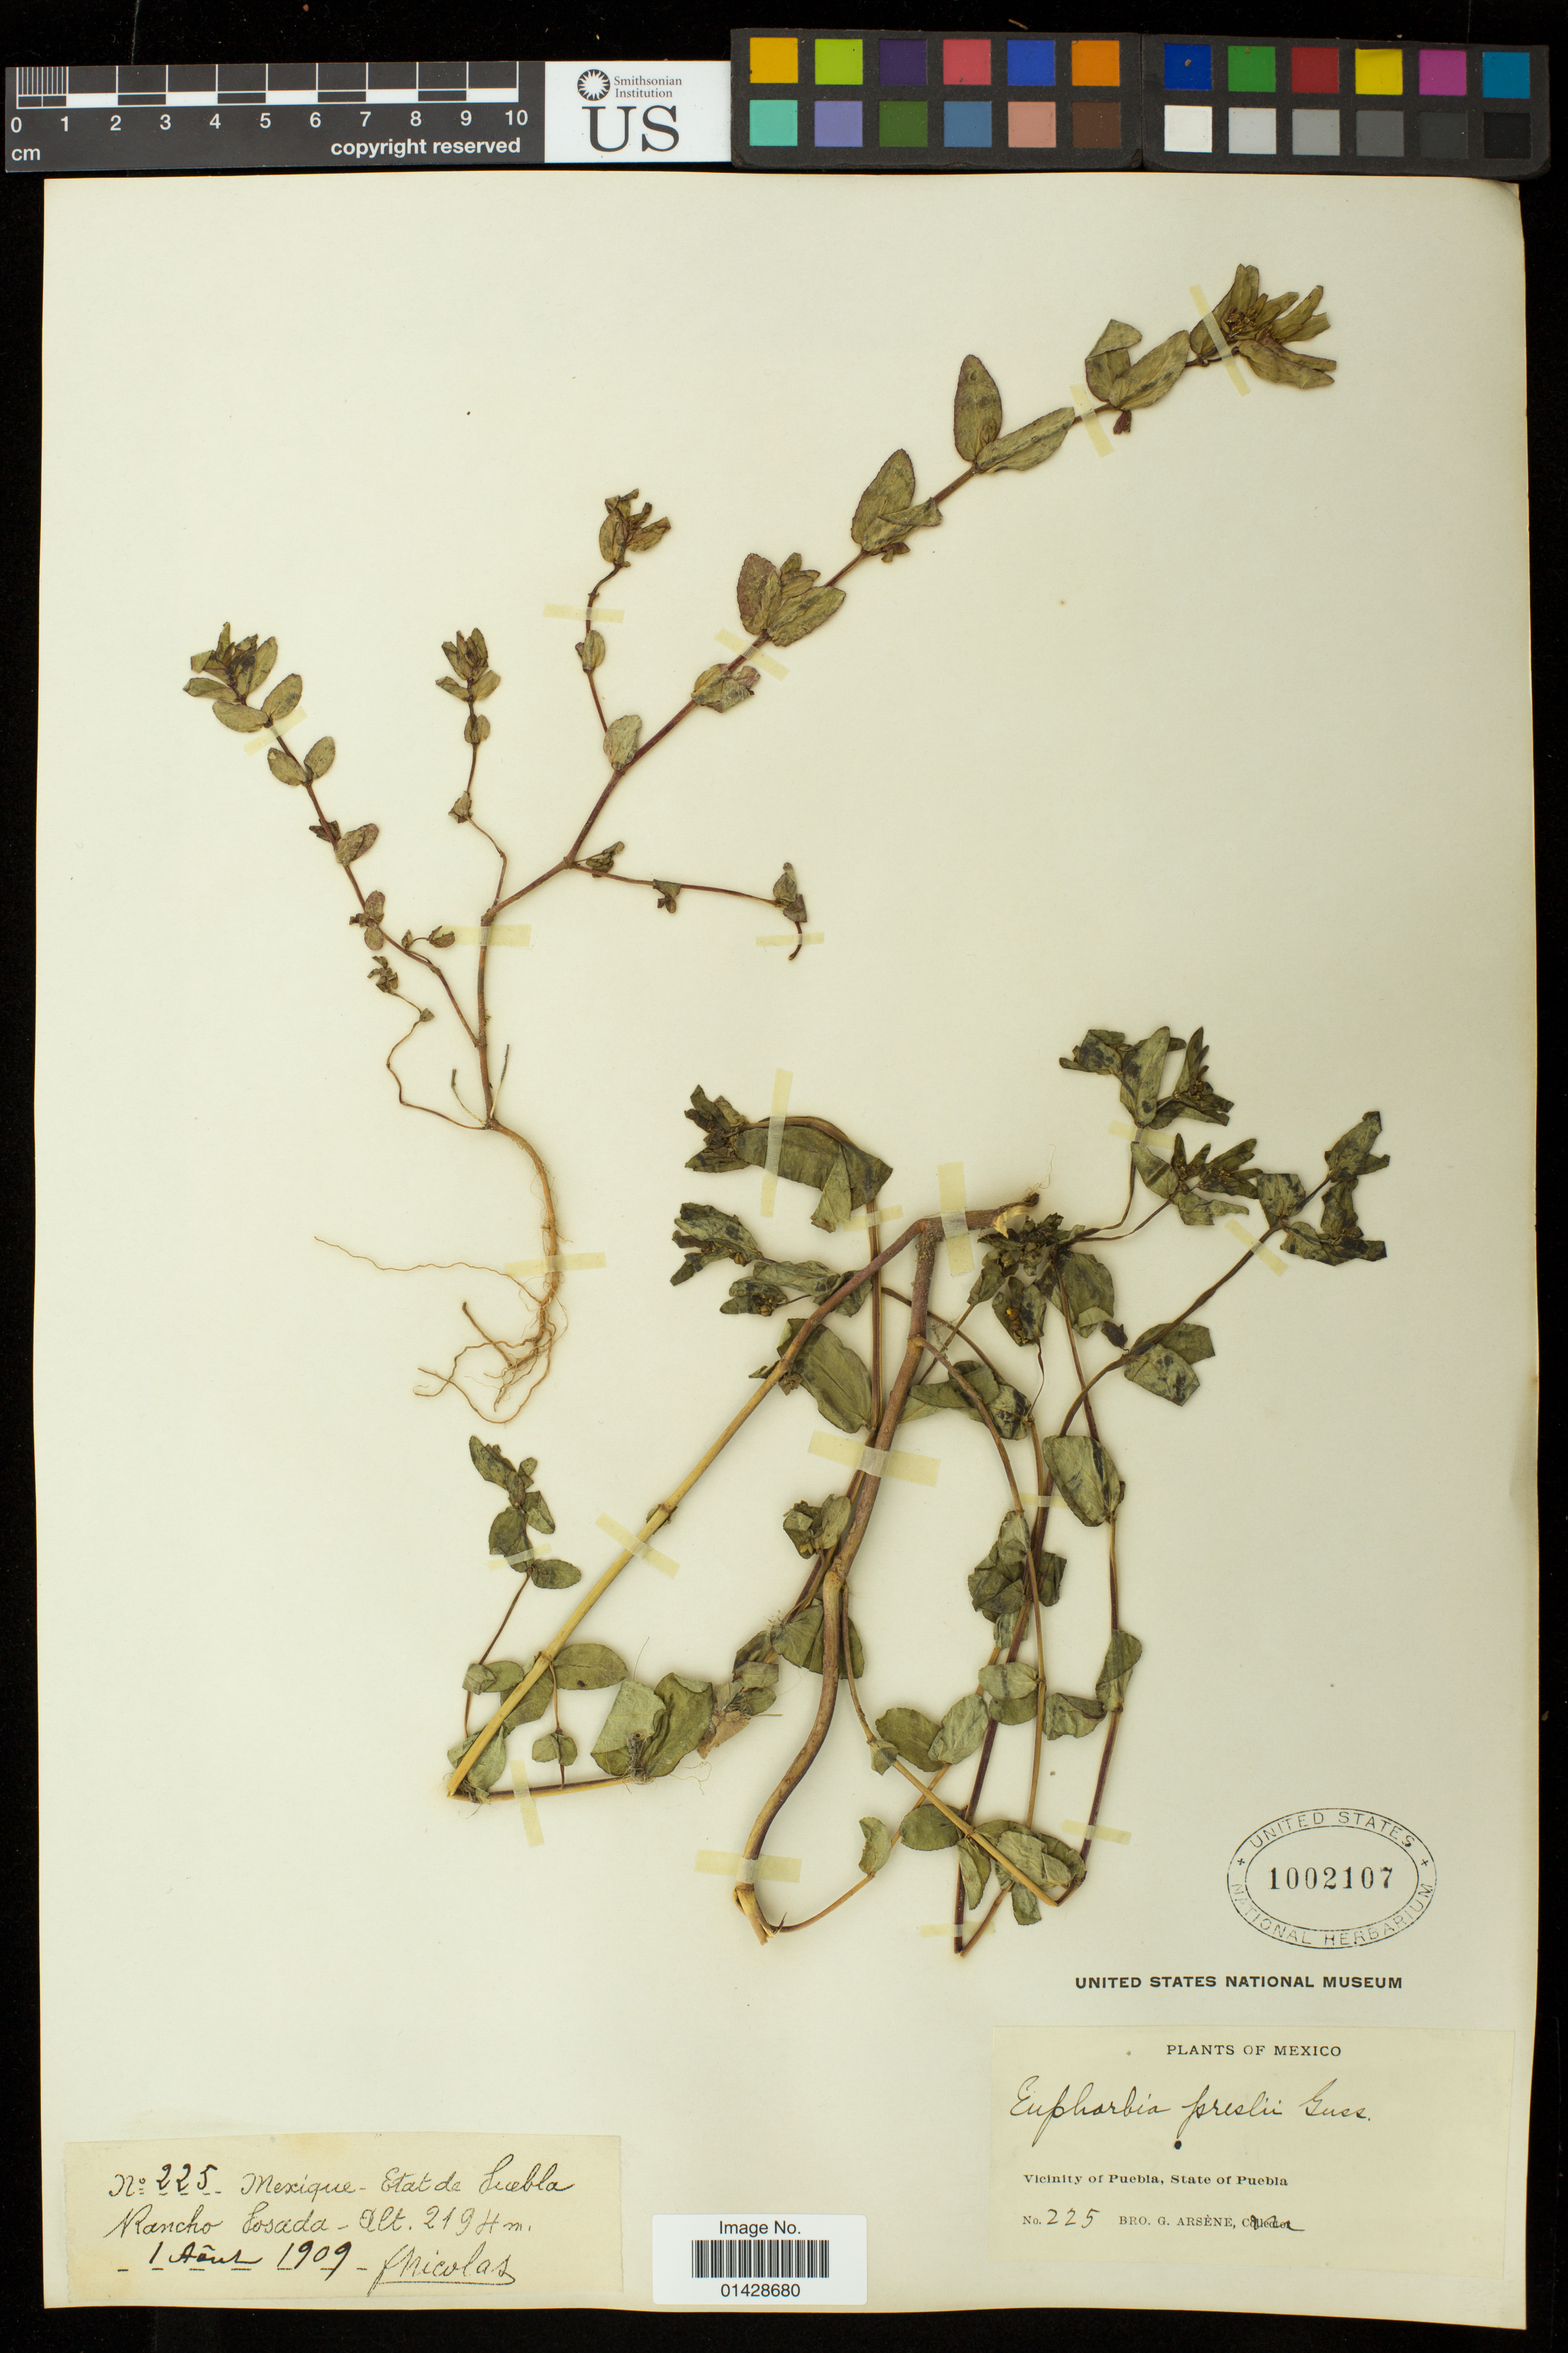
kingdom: Plantae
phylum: Tracheophyta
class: Magnoliopsida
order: Malpighiales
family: Euphorbiaceae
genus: Euphorbia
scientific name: Euphorbia nutans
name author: Lag.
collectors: Bro. G. Arsène & B. Nicholas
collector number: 225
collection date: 1909-08-01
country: Mexico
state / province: Puebla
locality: Vicinity of Puebla, Rancho Posada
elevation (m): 2194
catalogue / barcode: US 1002107